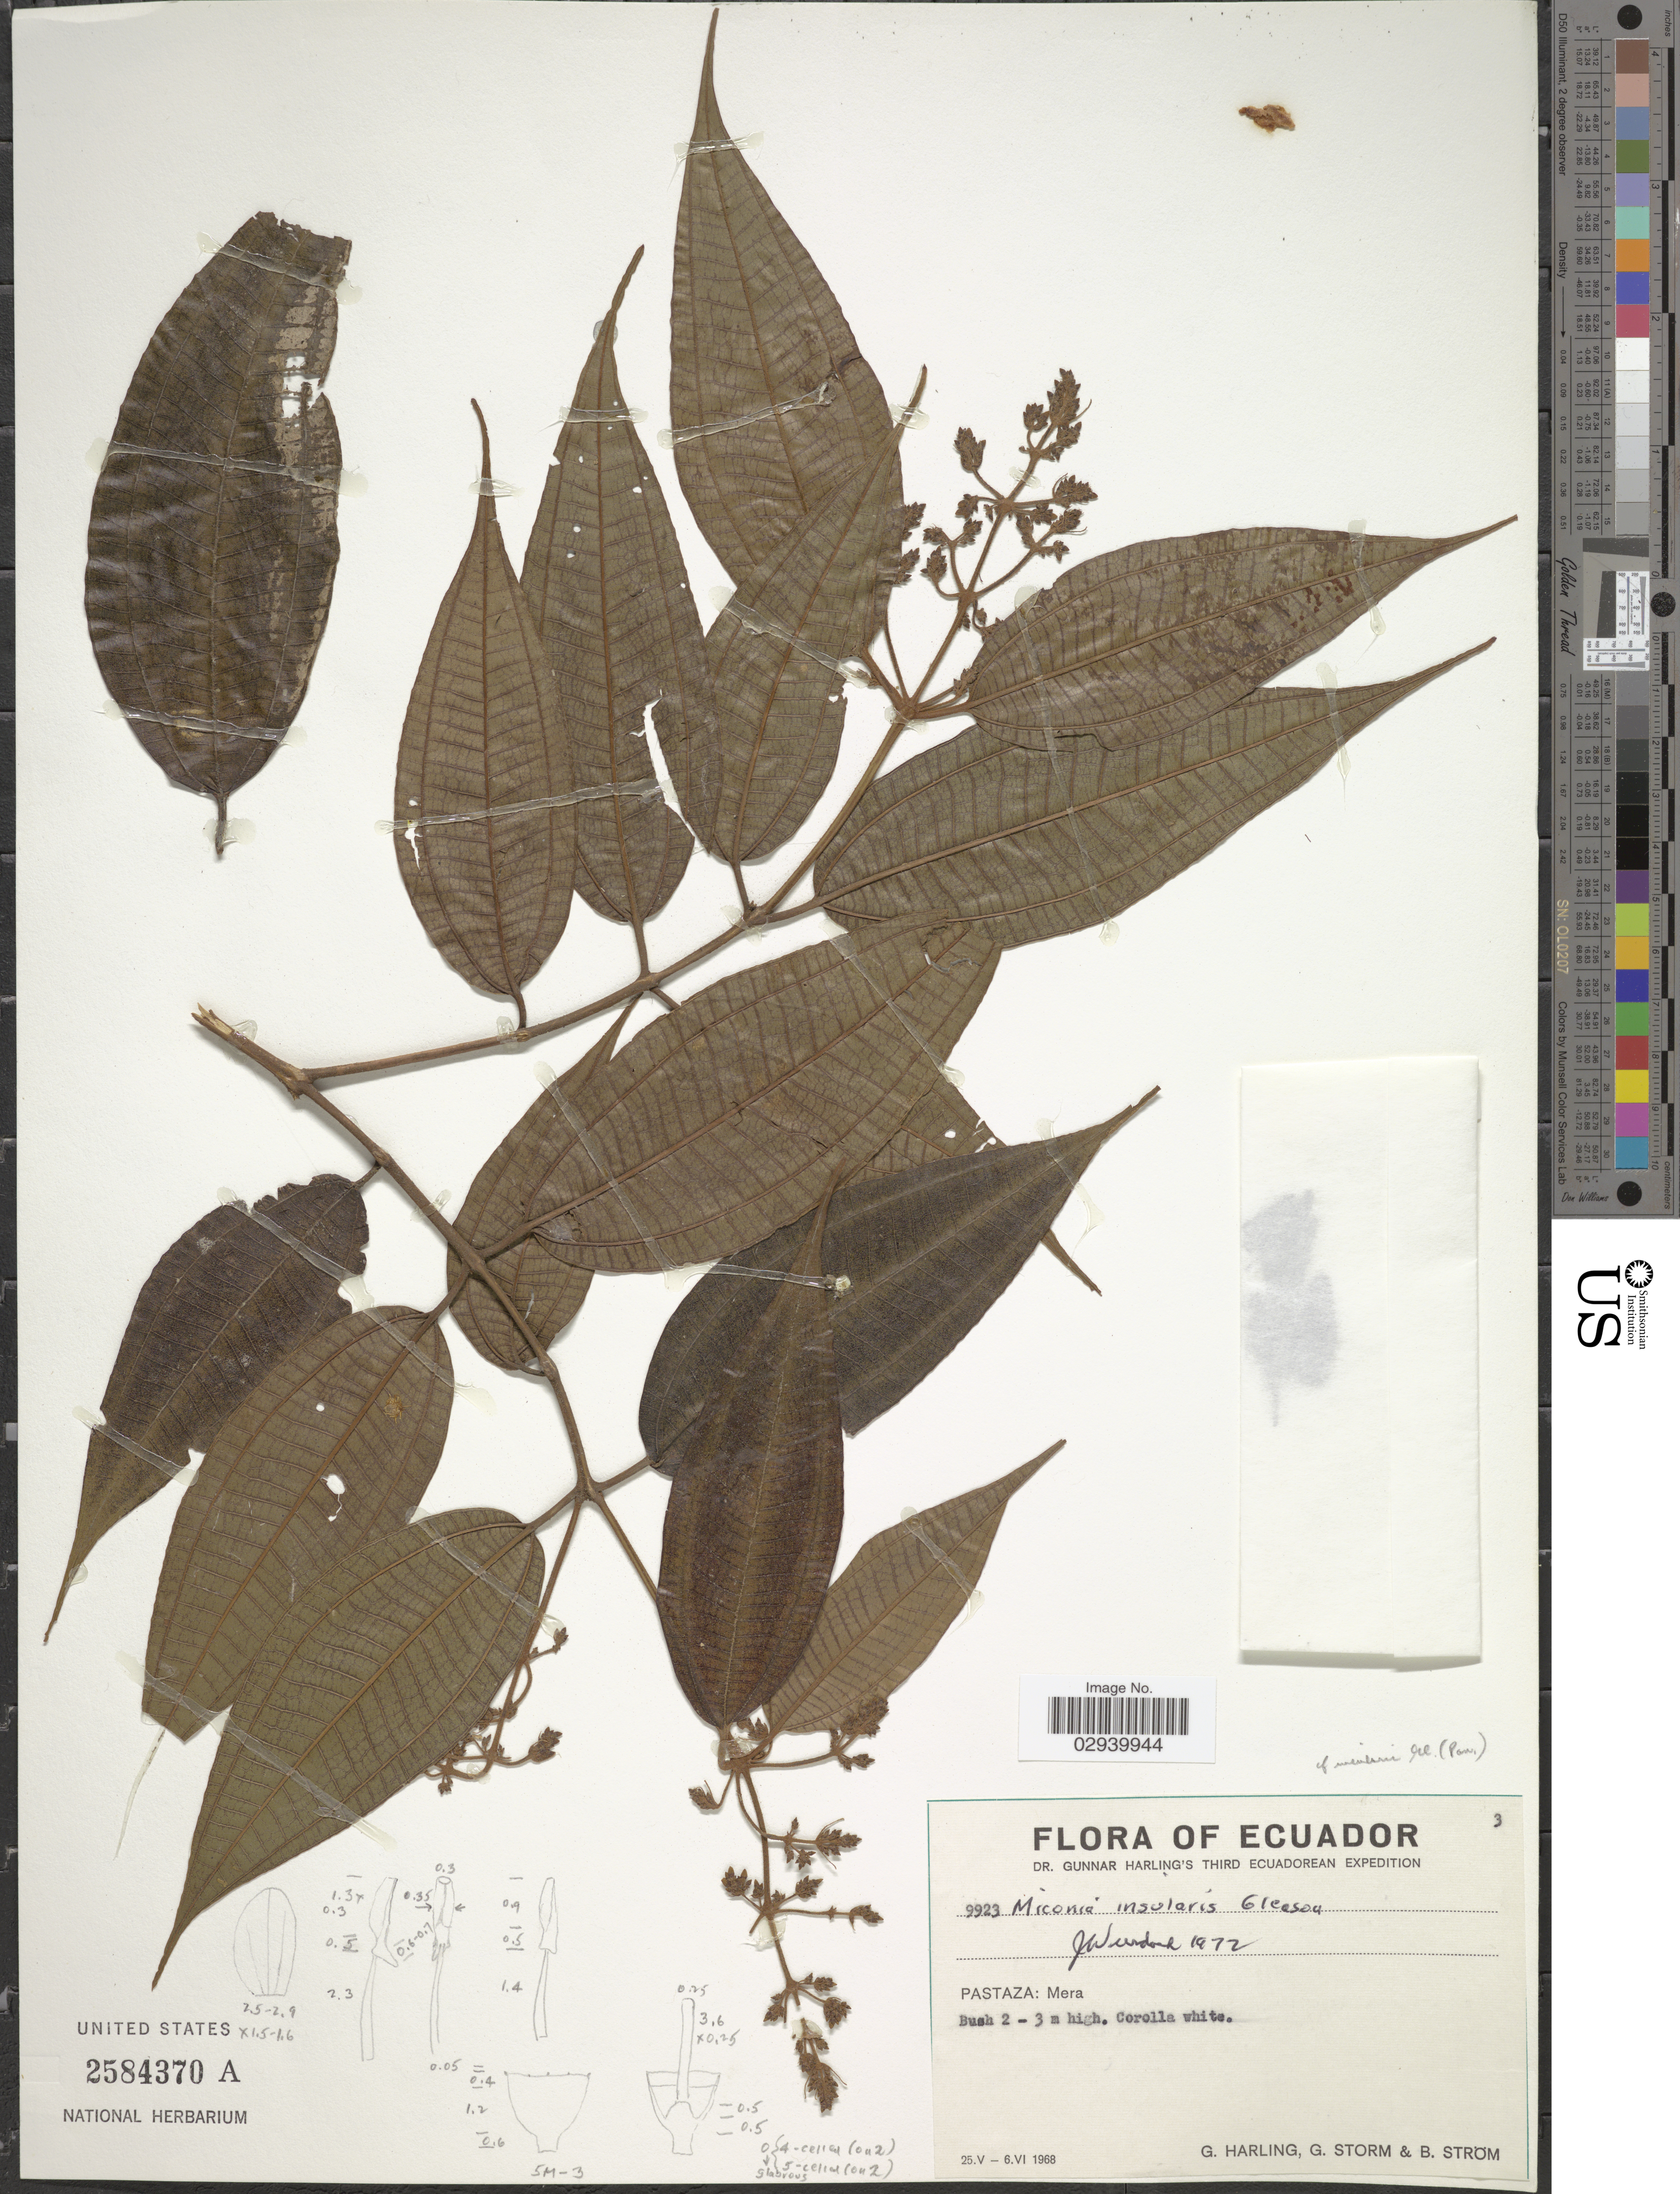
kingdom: Plantae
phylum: Tracheophyta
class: Magnoliopsida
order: Myrtales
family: Melastomataceae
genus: Miconia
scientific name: Miconia insularis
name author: Gleason in I.M. Johnst.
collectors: G. Harling, G. Storm & B. Ström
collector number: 9923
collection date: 1968-05-25/1968-06-06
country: Ecuador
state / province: Pastaza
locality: Mera.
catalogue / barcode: US 2584370A